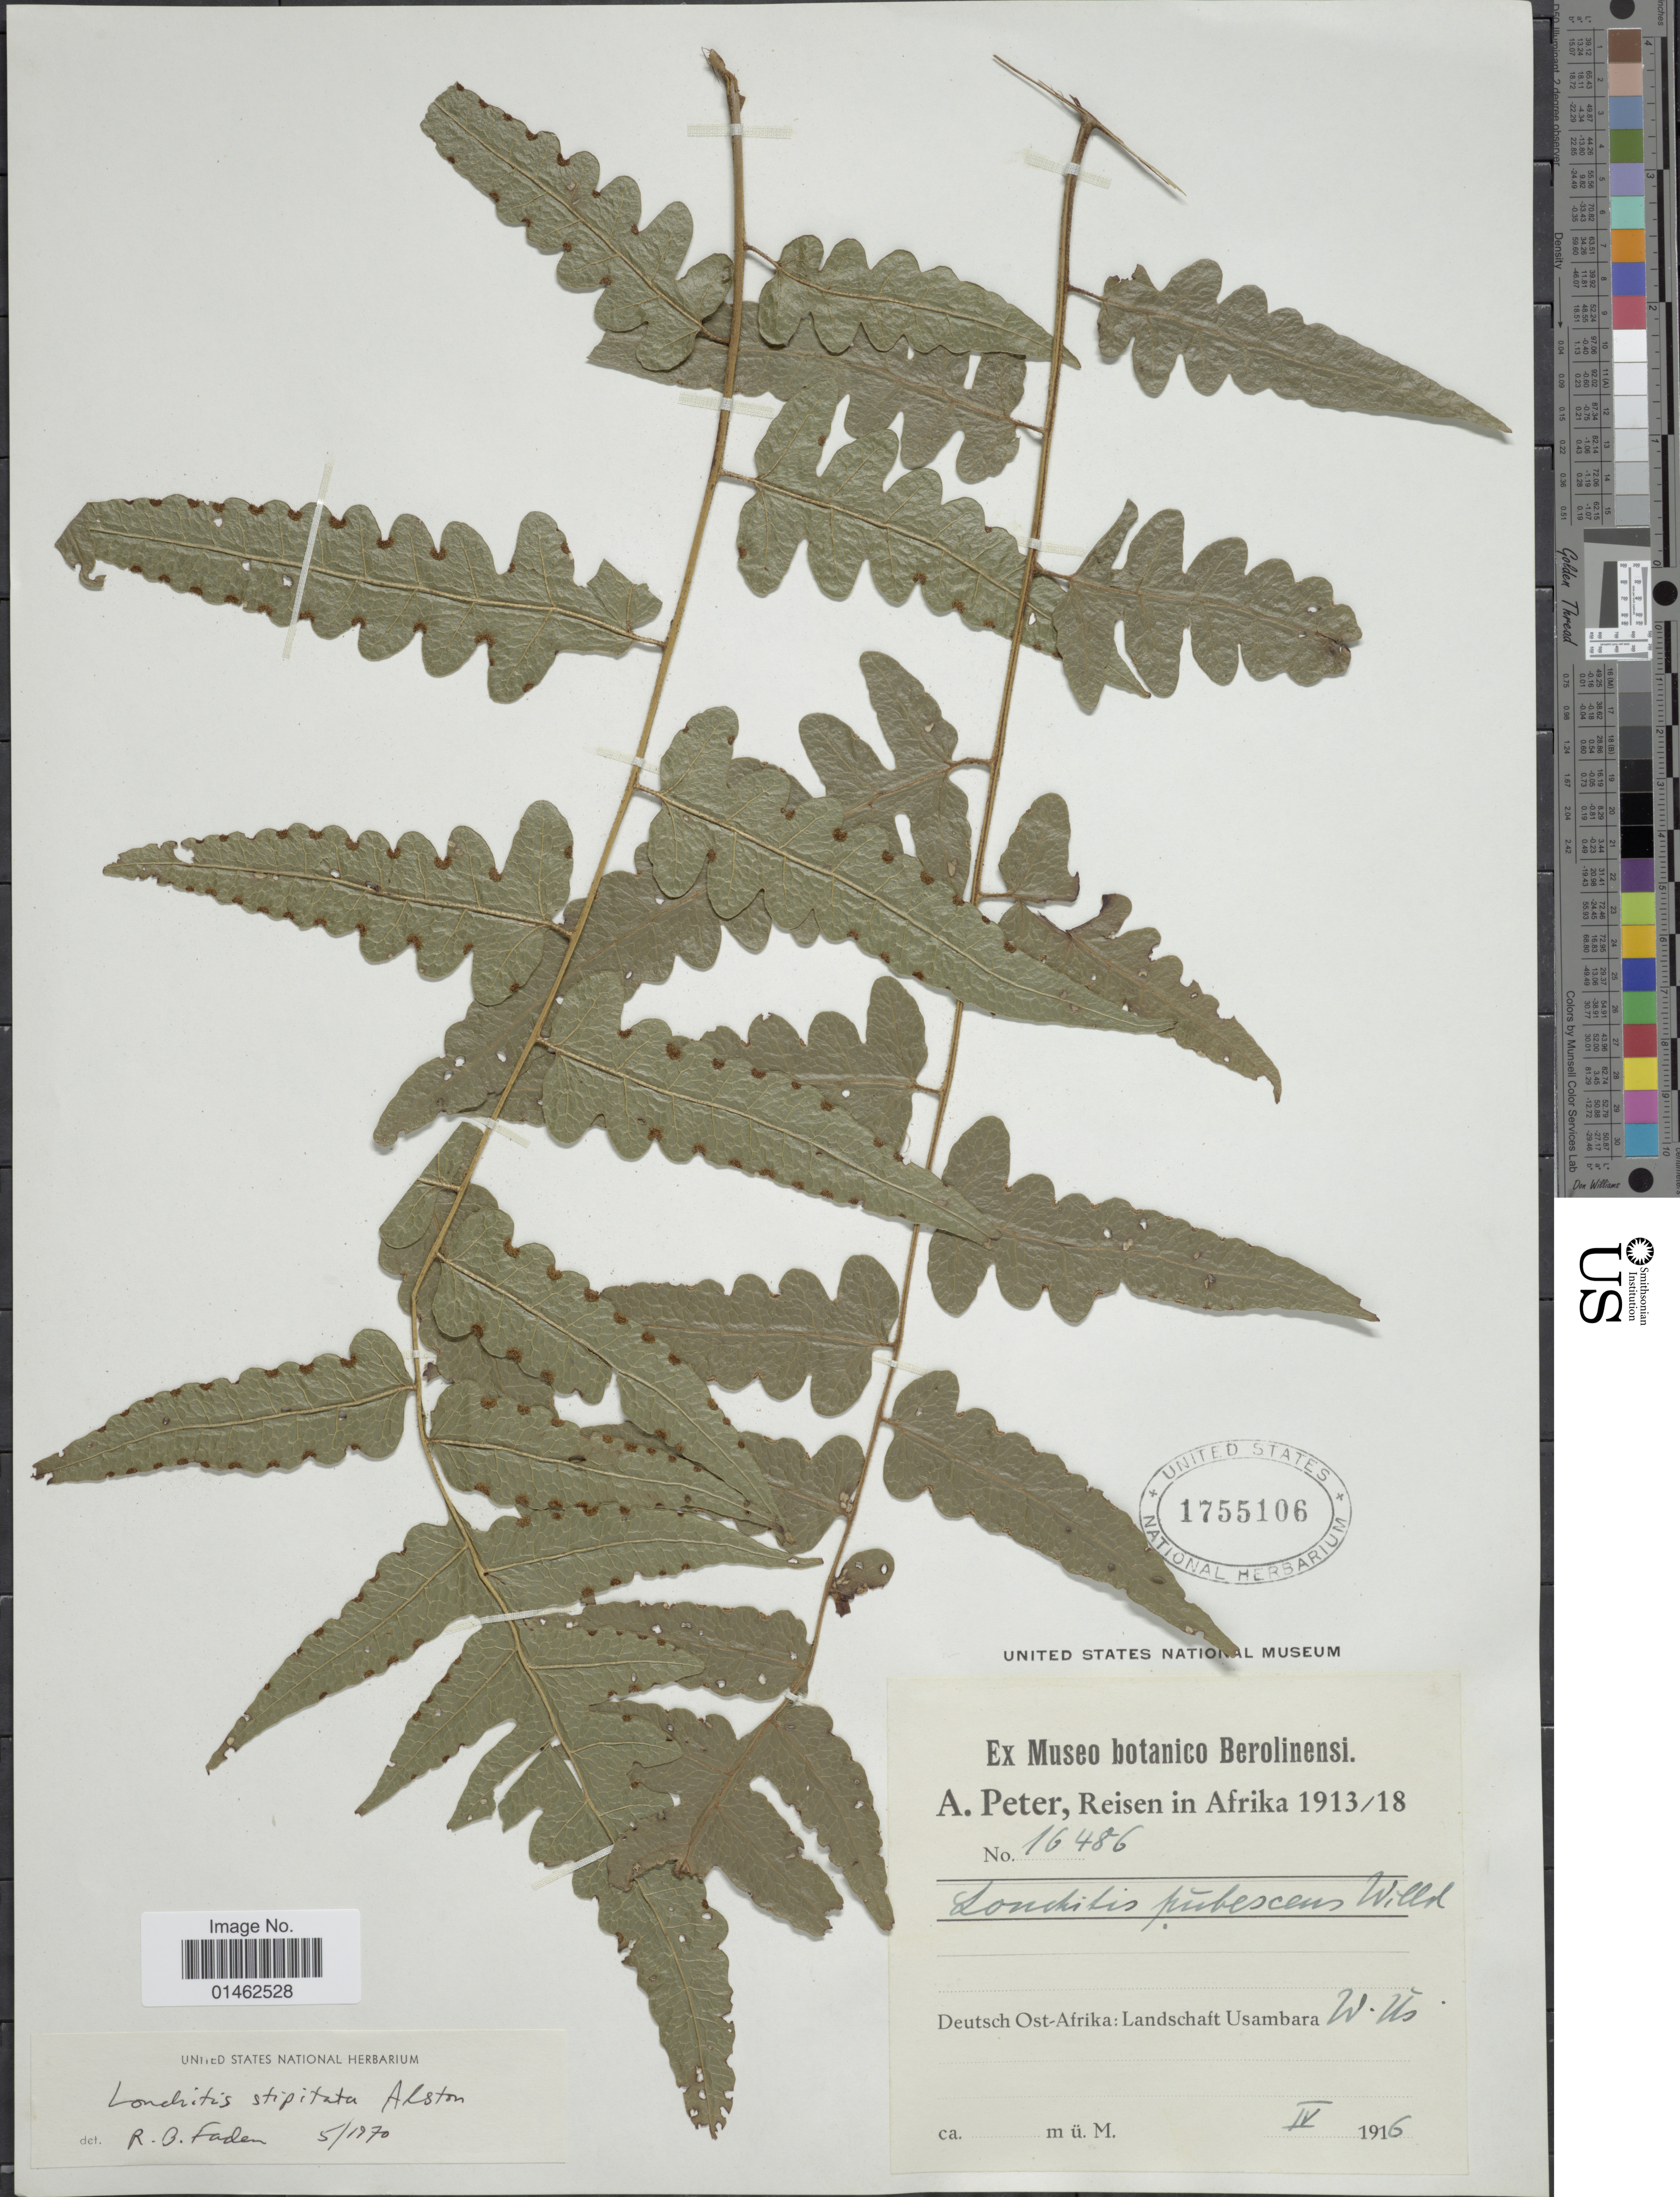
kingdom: Plantae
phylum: Tracheophyta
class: Polypodiopsida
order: Polypodiales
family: Dennstaedtiaceae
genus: Blotiella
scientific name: Blotiella stiptata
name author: (Alston) Faden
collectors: A. Peter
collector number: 16486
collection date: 1916-04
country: Tanzania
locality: Deutsch Ost-Afrika: Landschaft Usambara W. Us.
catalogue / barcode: US 1755106